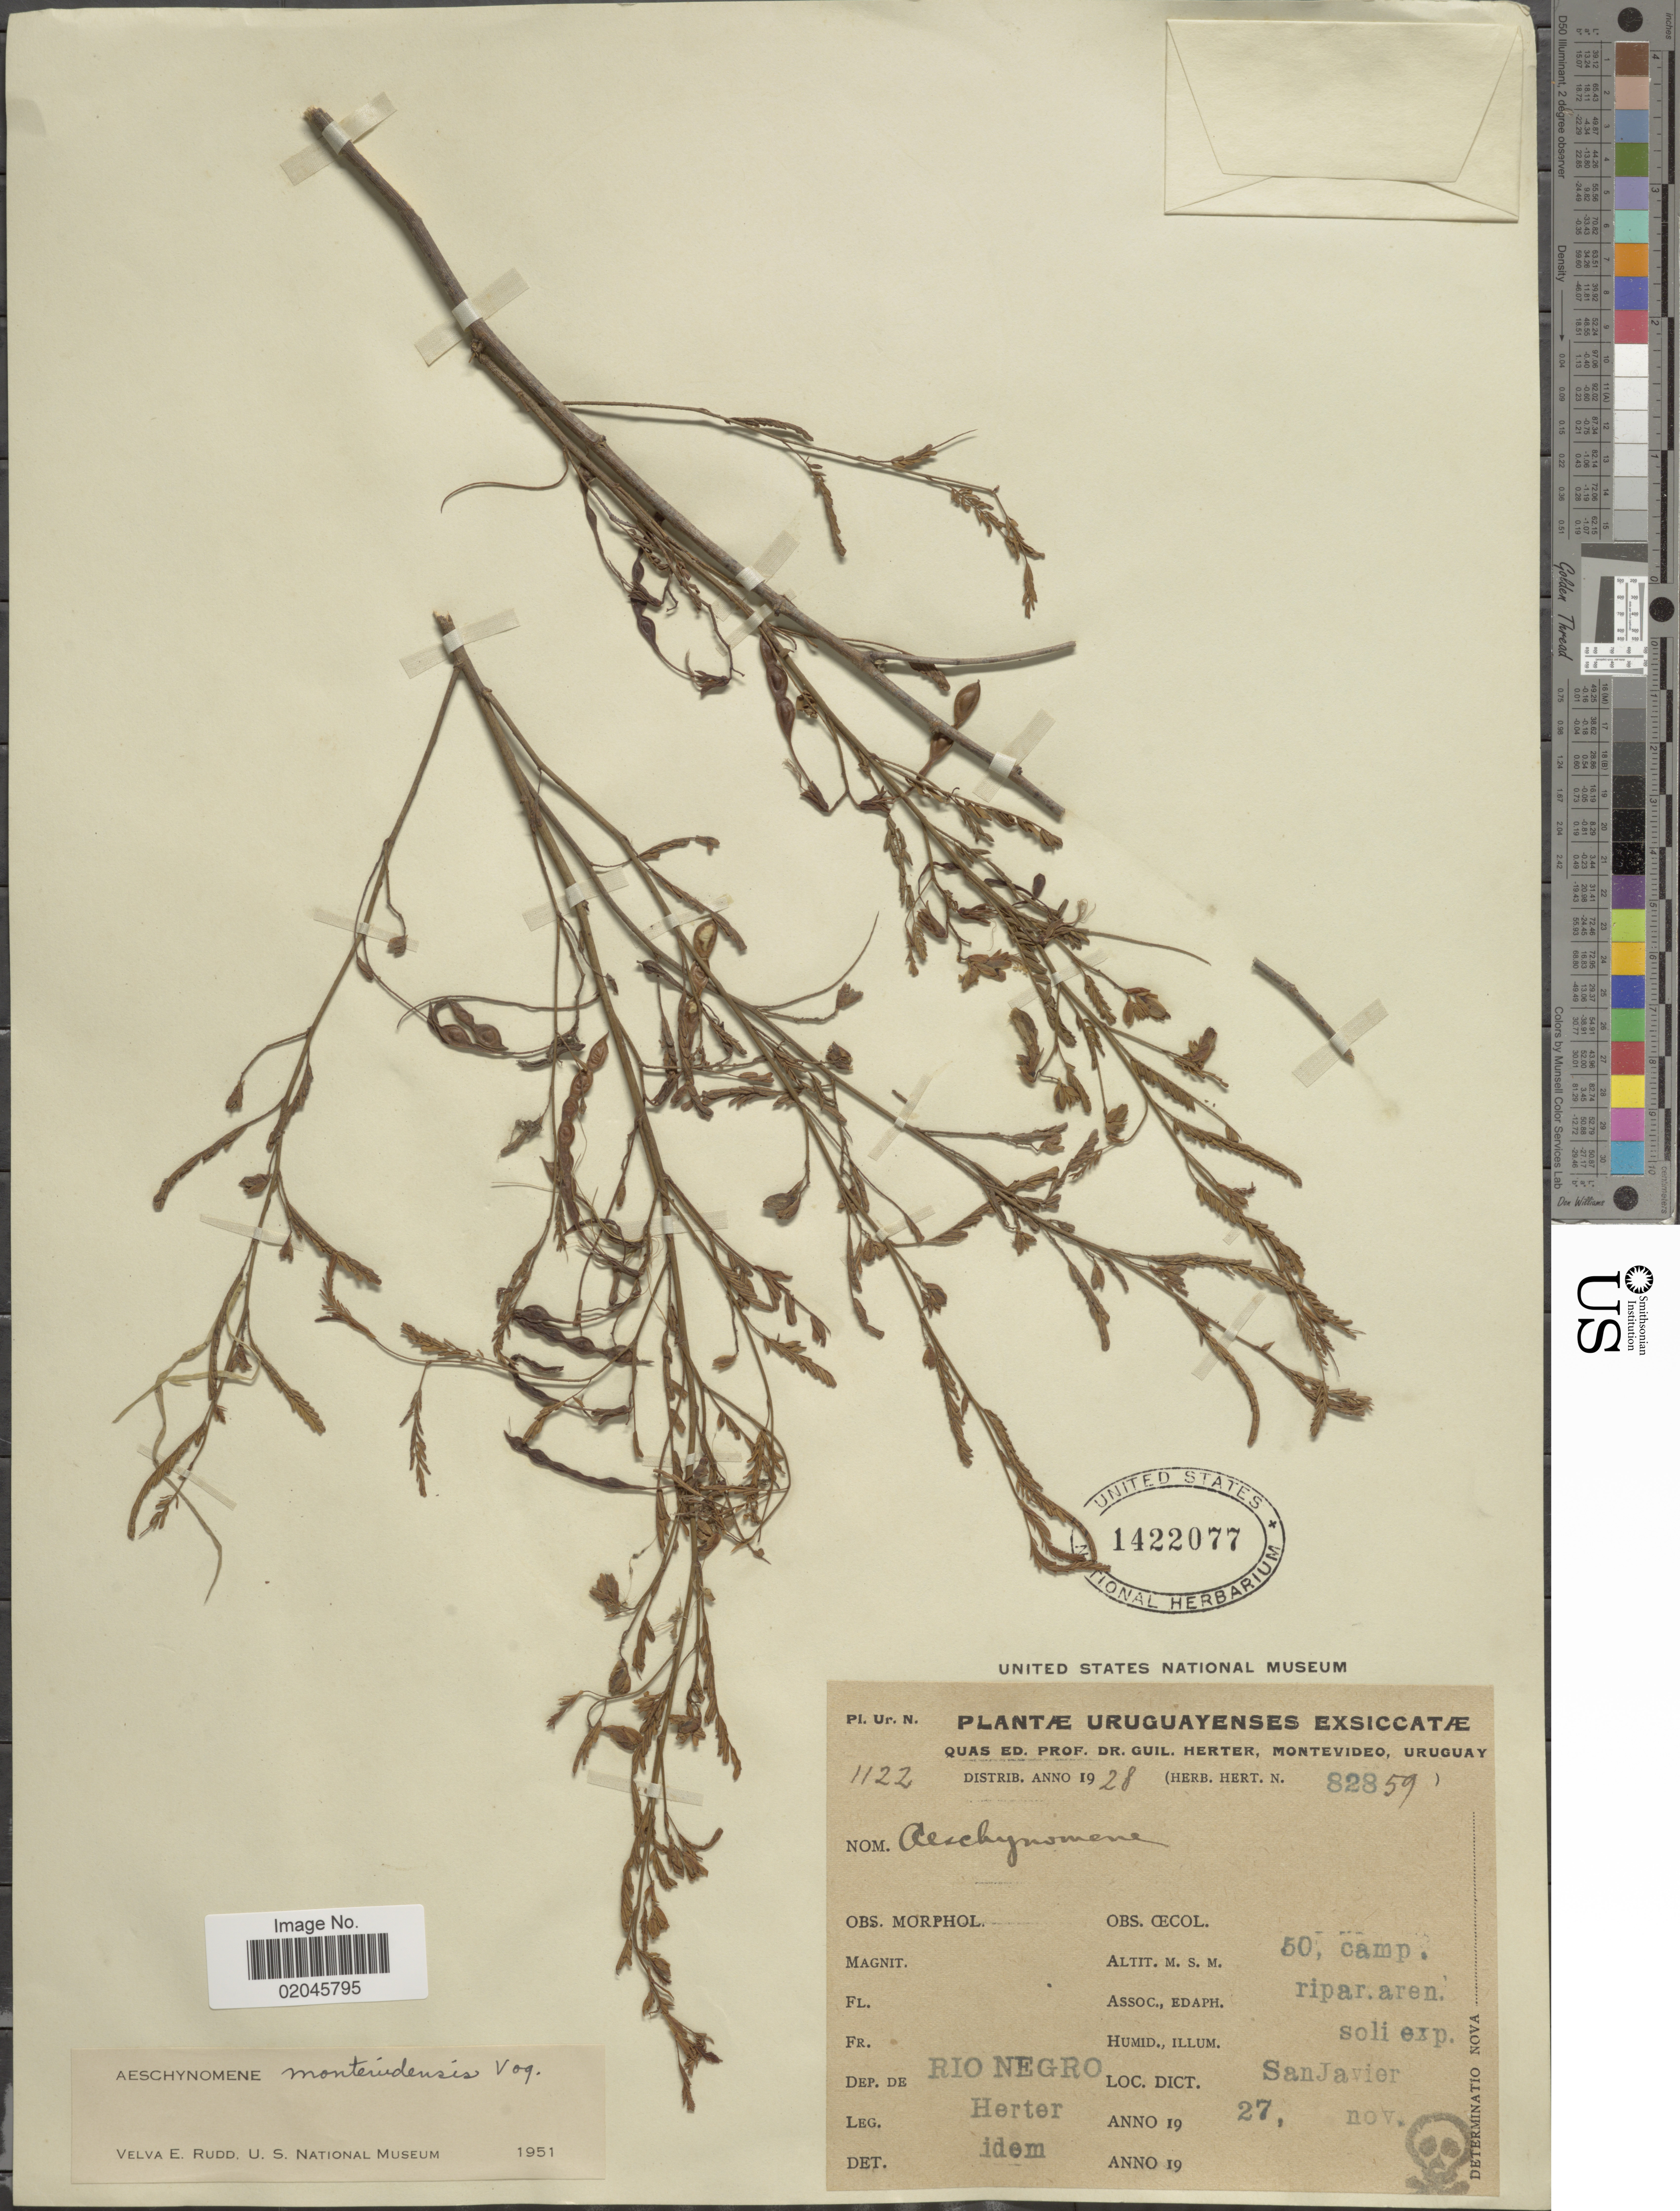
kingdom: Plantae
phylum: Tracheophyta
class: Magnoliopsida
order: Fabales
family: Fabaceae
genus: Aeschynomene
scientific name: Aeschynomene montevidensis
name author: Vogel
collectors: Herter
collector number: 828591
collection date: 1928-11-27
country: Uruguay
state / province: Rio Negro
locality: Loc. Dict. San Javier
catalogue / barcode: US 1422077